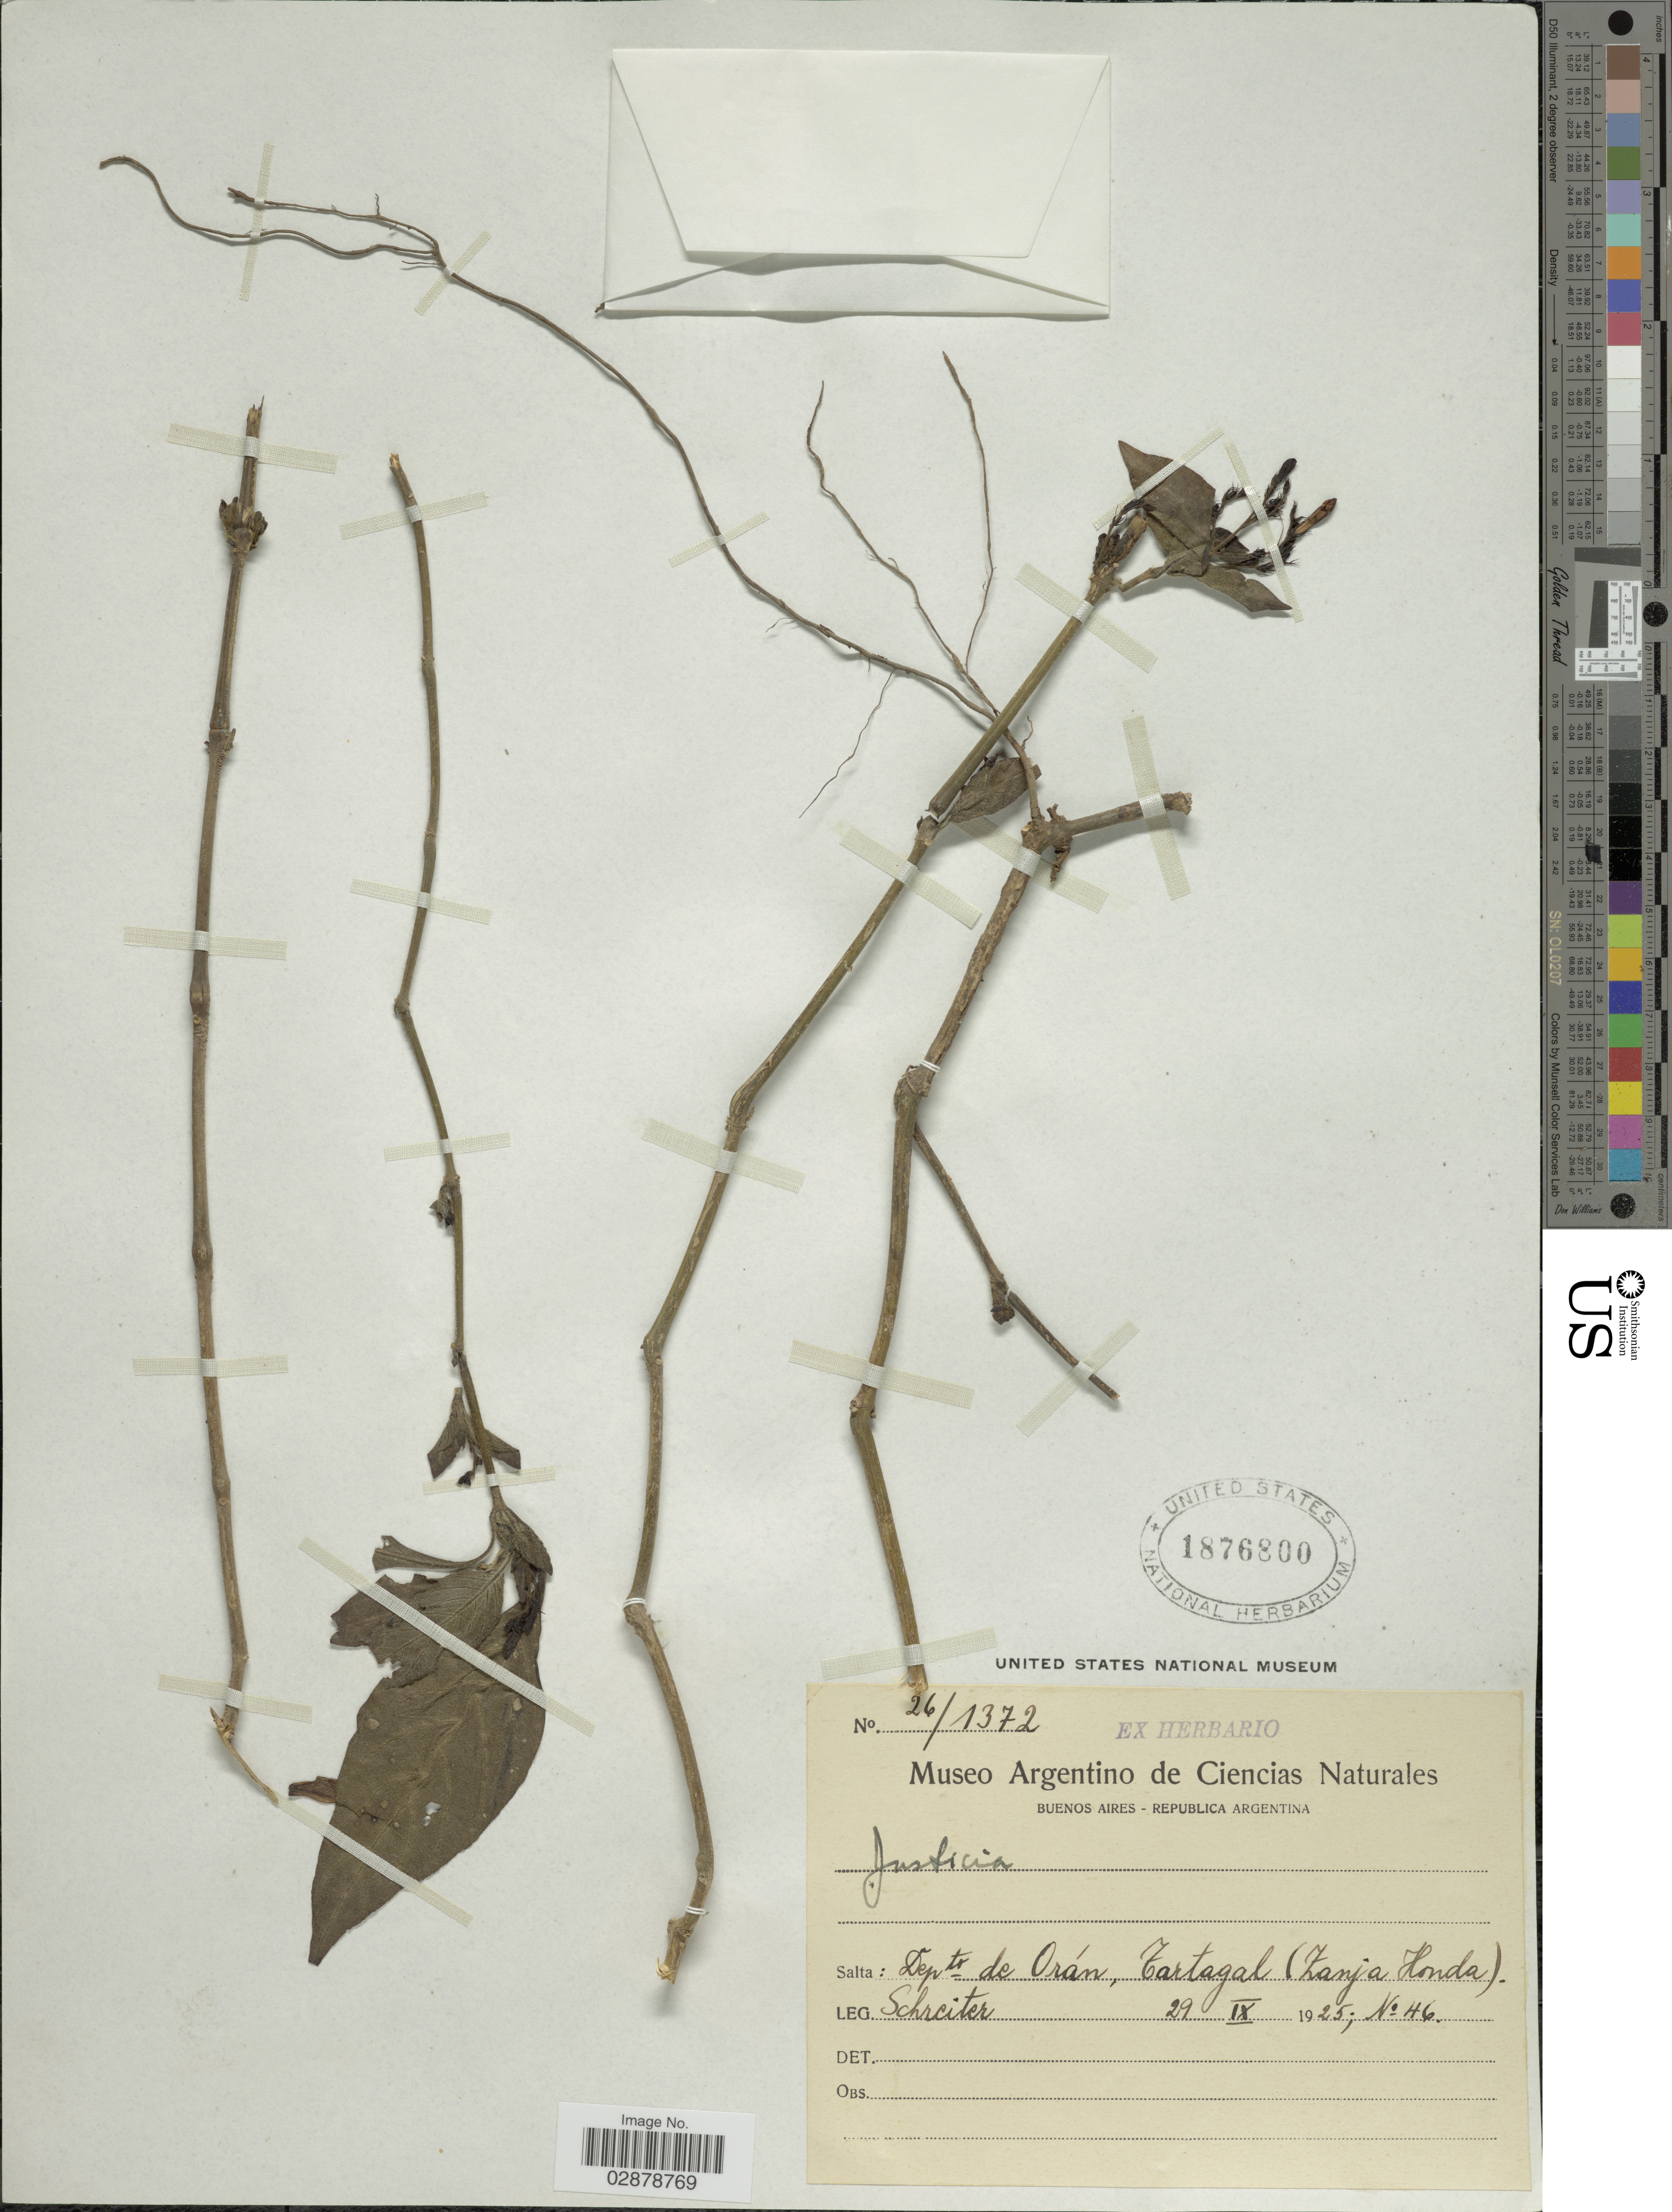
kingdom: Plantae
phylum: Tracheophyta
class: Magnoliopsida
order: Lamiales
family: Acanthaceae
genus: Justicia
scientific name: Justicia corumbensis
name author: (Lindau) Wassh. & C. Ezcurra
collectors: -. Schreiter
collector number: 46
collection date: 1925-09-29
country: Argentina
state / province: Salta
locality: Depto de Orán, Tartagal (Zanja Honda).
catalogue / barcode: US 1876800